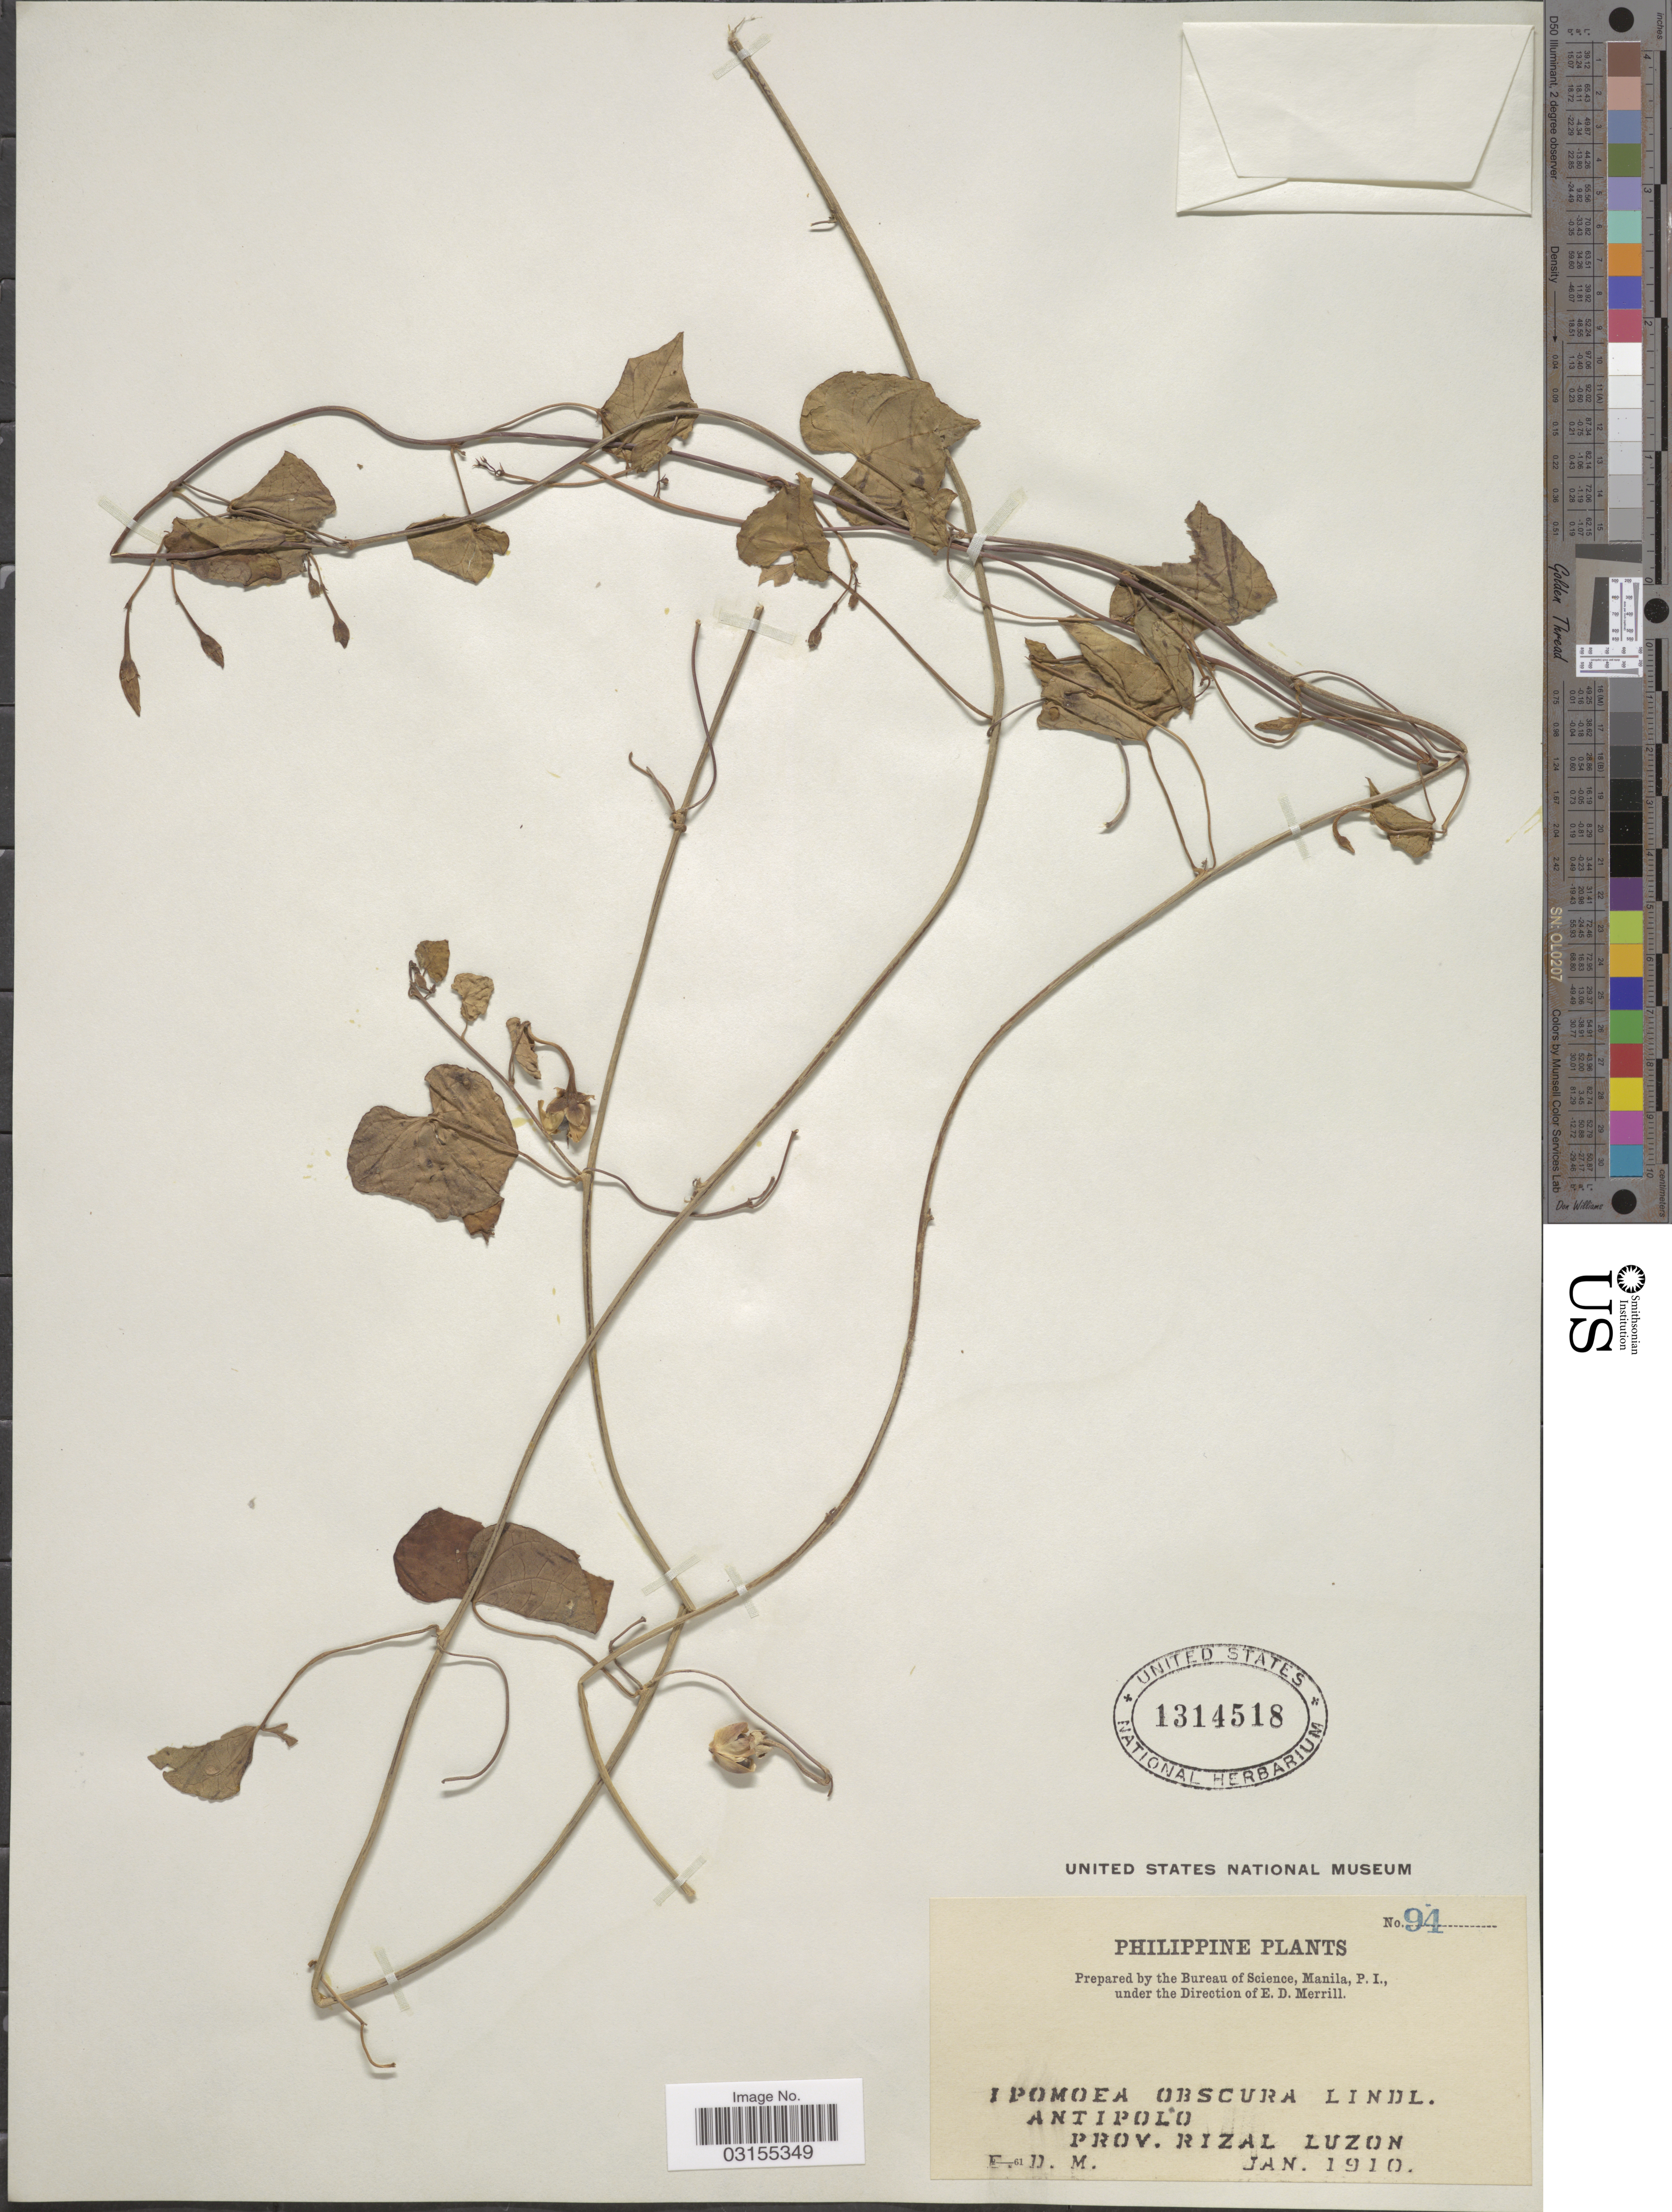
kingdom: Plantae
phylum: Tracheophyta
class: Magnoliopsida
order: Solanales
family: Convolvulaceae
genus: Ipomoea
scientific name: Ipomoea obscura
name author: (L.) Ker Gawl.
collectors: E. D. Merrill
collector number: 94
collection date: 1910-01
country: Philippines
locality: Antipolo, Prov. Rizal Luzon.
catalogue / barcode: US 1314518